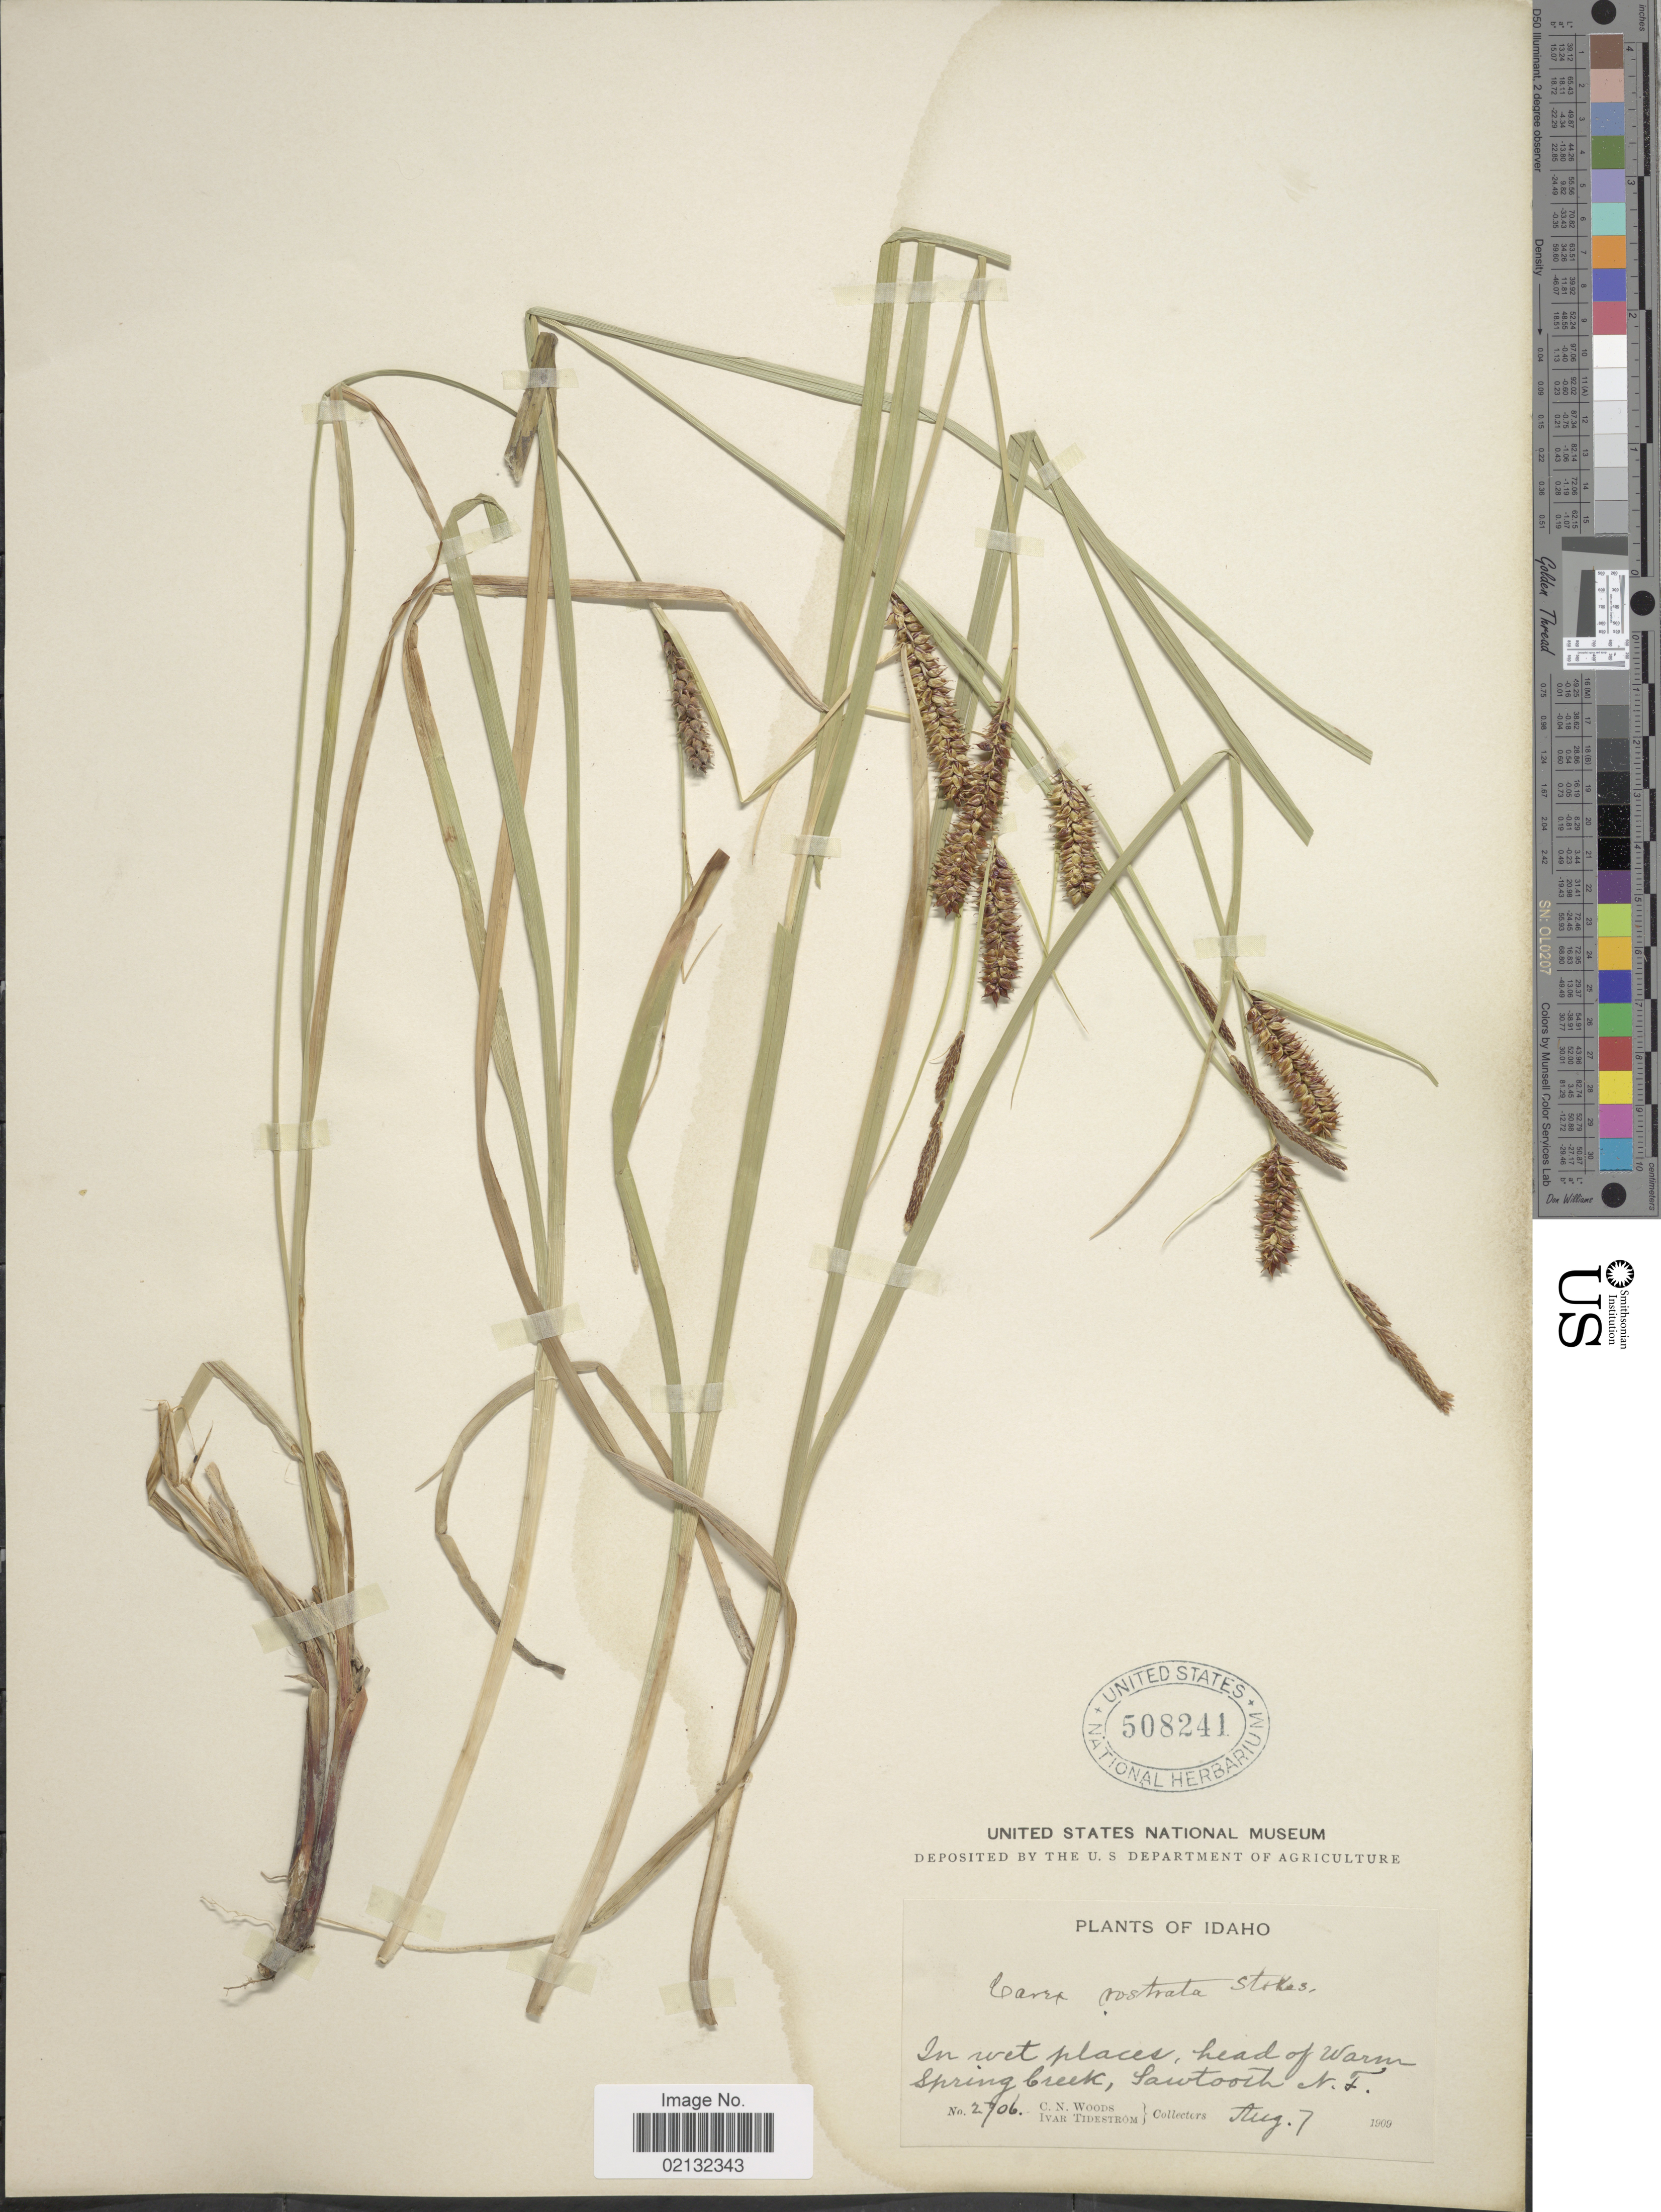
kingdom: Plantae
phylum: Tracheophyta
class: Liliopsida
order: Poales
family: Cyperaceae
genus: Carex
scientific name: Carex rostrata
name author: Stokes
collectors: C. Woods & I. F. Tidestrom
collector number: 2706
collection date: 1909-08-07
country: United States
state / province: Idaho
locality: In wet places, head of Warm Spring Creek, Sawtooth N.F.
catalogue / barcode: US 508241